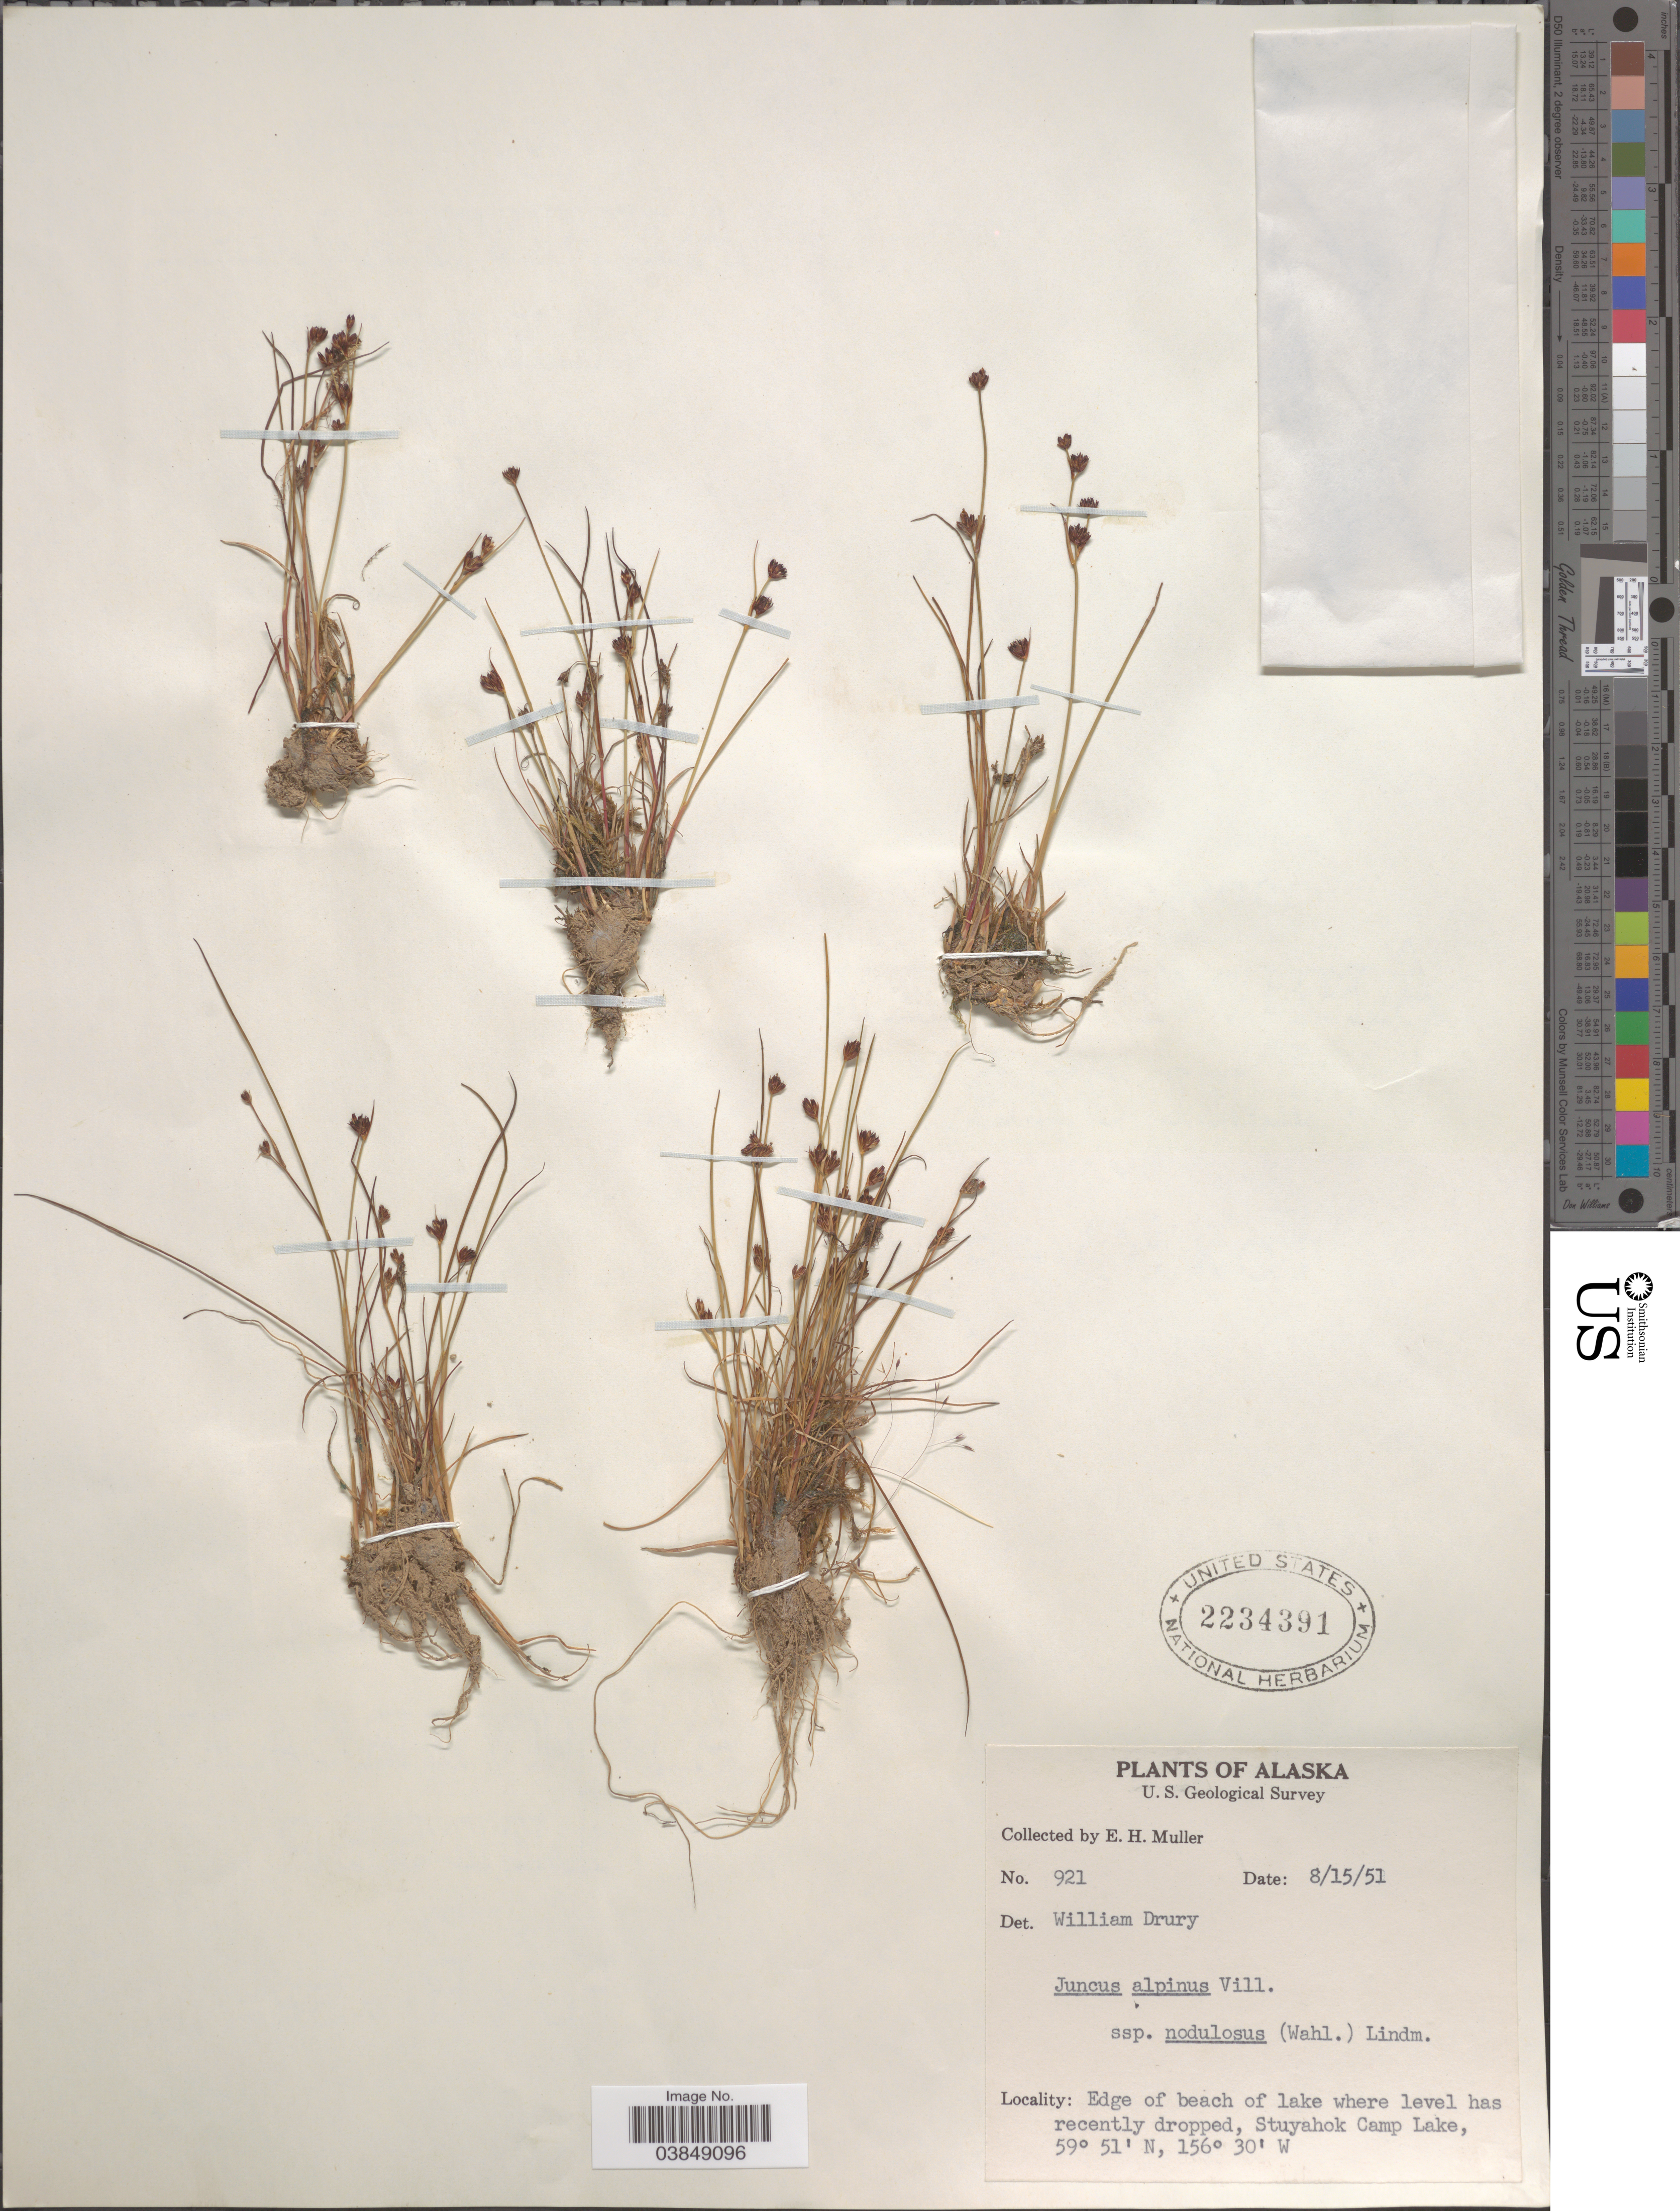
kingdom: Plantae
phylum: Tracheophyta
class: Liliopsida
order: Poales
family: Juncaceae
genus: Juncus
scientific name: Juncus alpinus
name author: Vill.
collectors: E. H. Muller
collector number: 921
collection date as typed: Transcribed d/m/y: 15/8/51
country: United States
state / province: Alaska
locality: Edge of beach of lake where level has recently dropped, Stuyahok Camp Lake.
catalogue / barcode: US 2234391